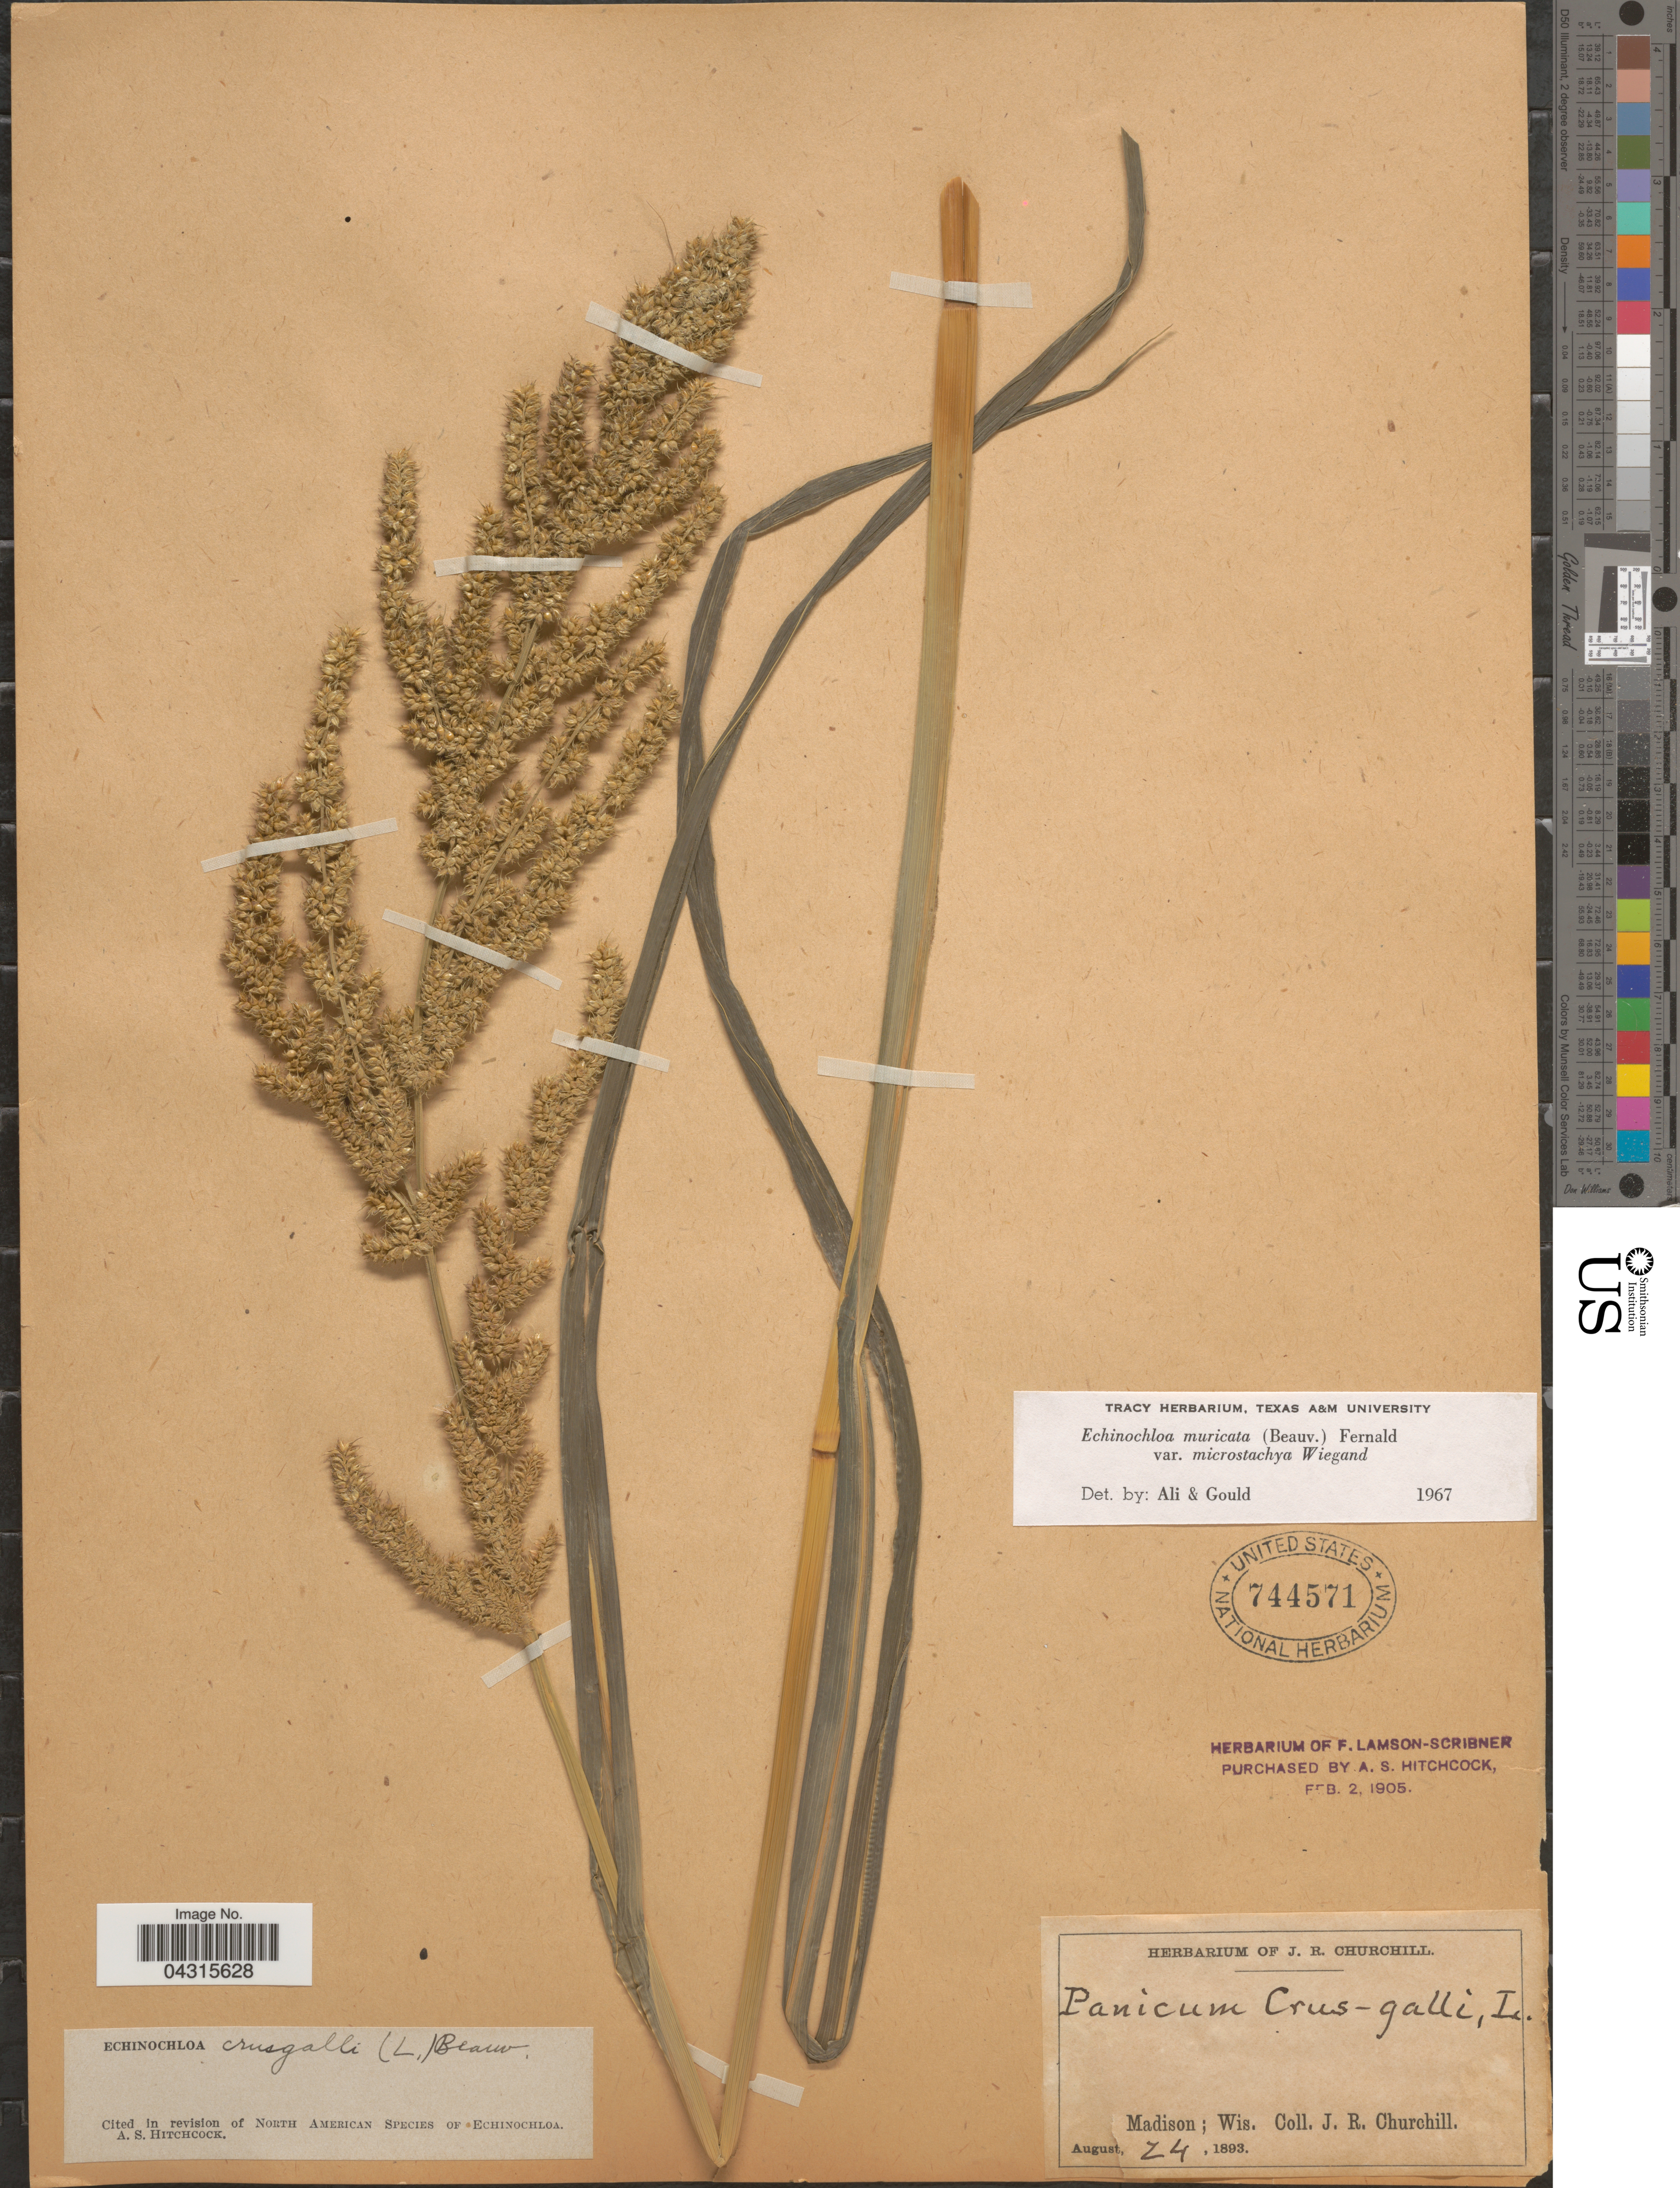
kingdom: Plantae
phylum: Tracheophyta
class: Liliopsida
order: Poales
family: Poaceae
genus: Echinochloa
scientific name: Echinochloa muricata var. microstachya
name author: Wiegand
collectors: J. Churchill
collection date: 1893-08-24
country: United States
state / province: Wisconsin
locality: Madison.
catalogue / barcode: US 744571